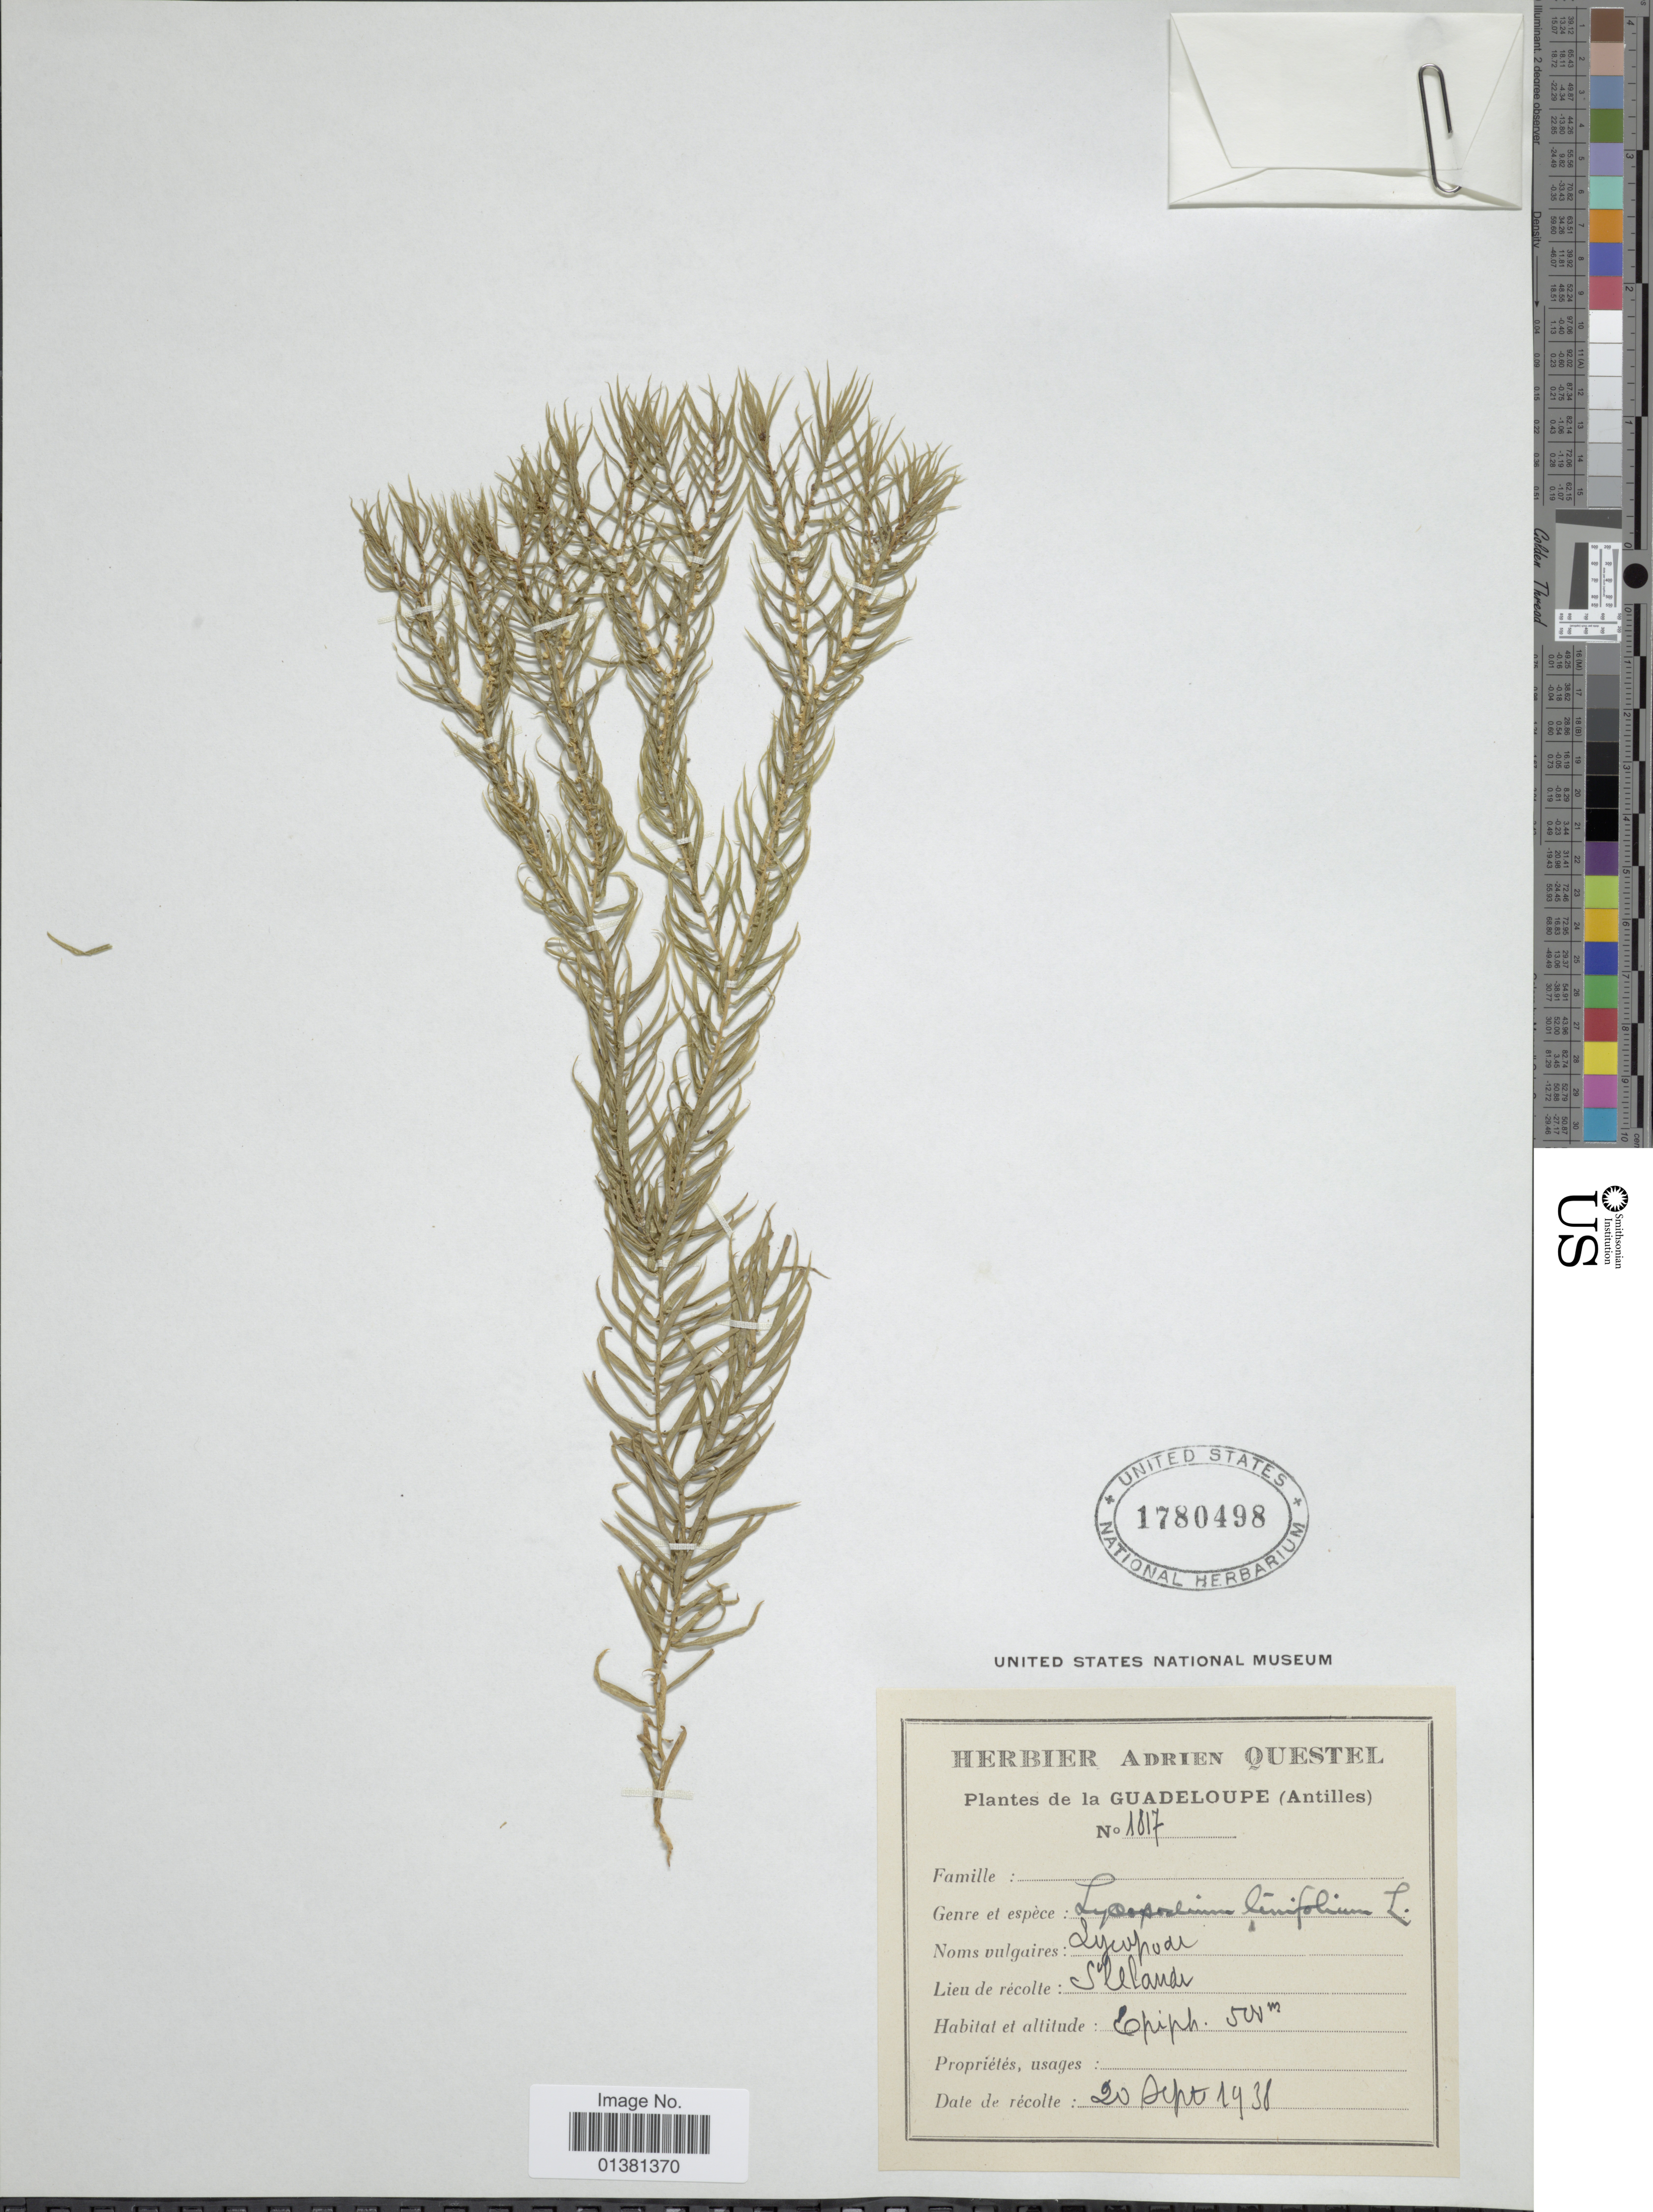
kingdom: Plantae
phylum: Tracheophyta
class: Lycopodiopsida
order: Lycopodiales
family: Lycopodiaceae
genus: Phlegmariurus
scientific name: Phlegmariurus linifolius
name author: (L.) B. Øllg.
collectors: ex herb. A. Questal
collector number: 1817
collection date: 1938-09-20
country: Guadeloupe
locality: St Claude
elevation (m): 500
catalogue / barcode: US 1780498